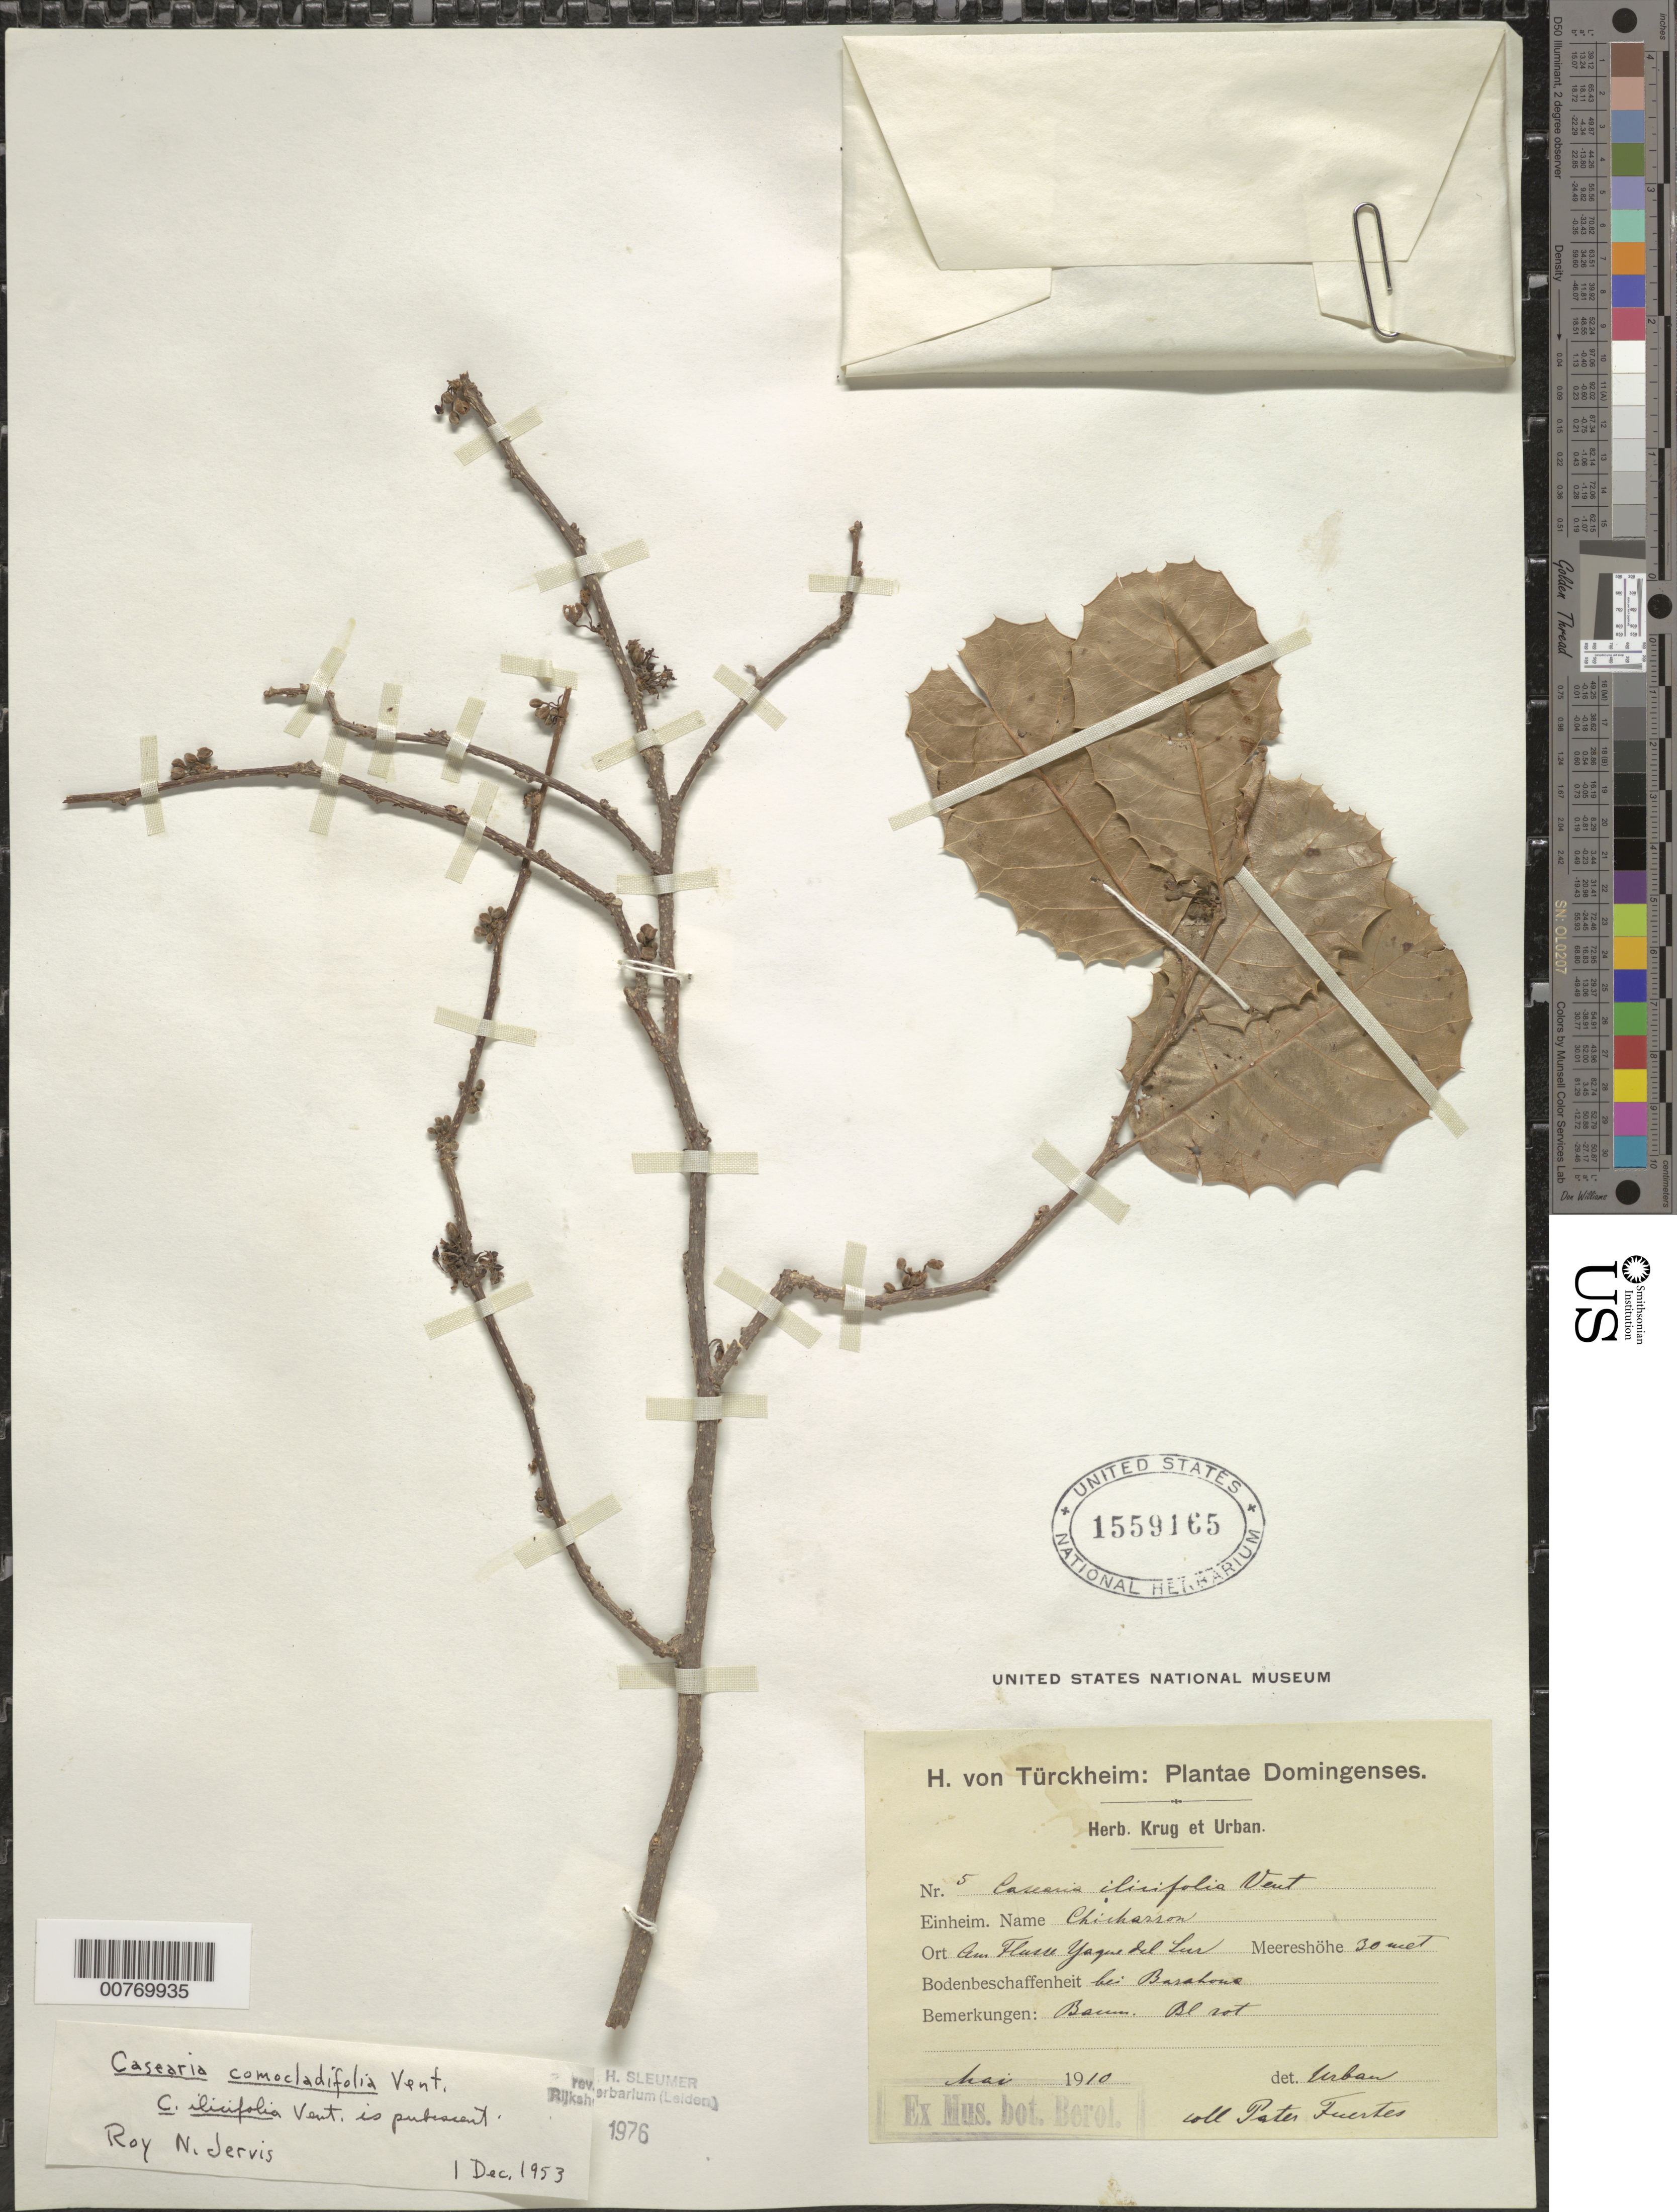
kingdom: Plantae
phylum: Tracheophyta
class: Magnoliopsida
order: Malpighiales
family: Salicaceae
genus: Casearia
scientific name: Casearia comocladifolia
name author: Vent.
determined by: Sleumer, H. O.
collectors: M. D. Fuertes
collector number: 5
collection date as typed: May 1910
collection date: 1910-05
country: Dominican Republic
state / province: Barahona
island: Hispaniola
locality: Yaque del Lur.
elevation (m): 30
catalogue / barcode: US 1559165